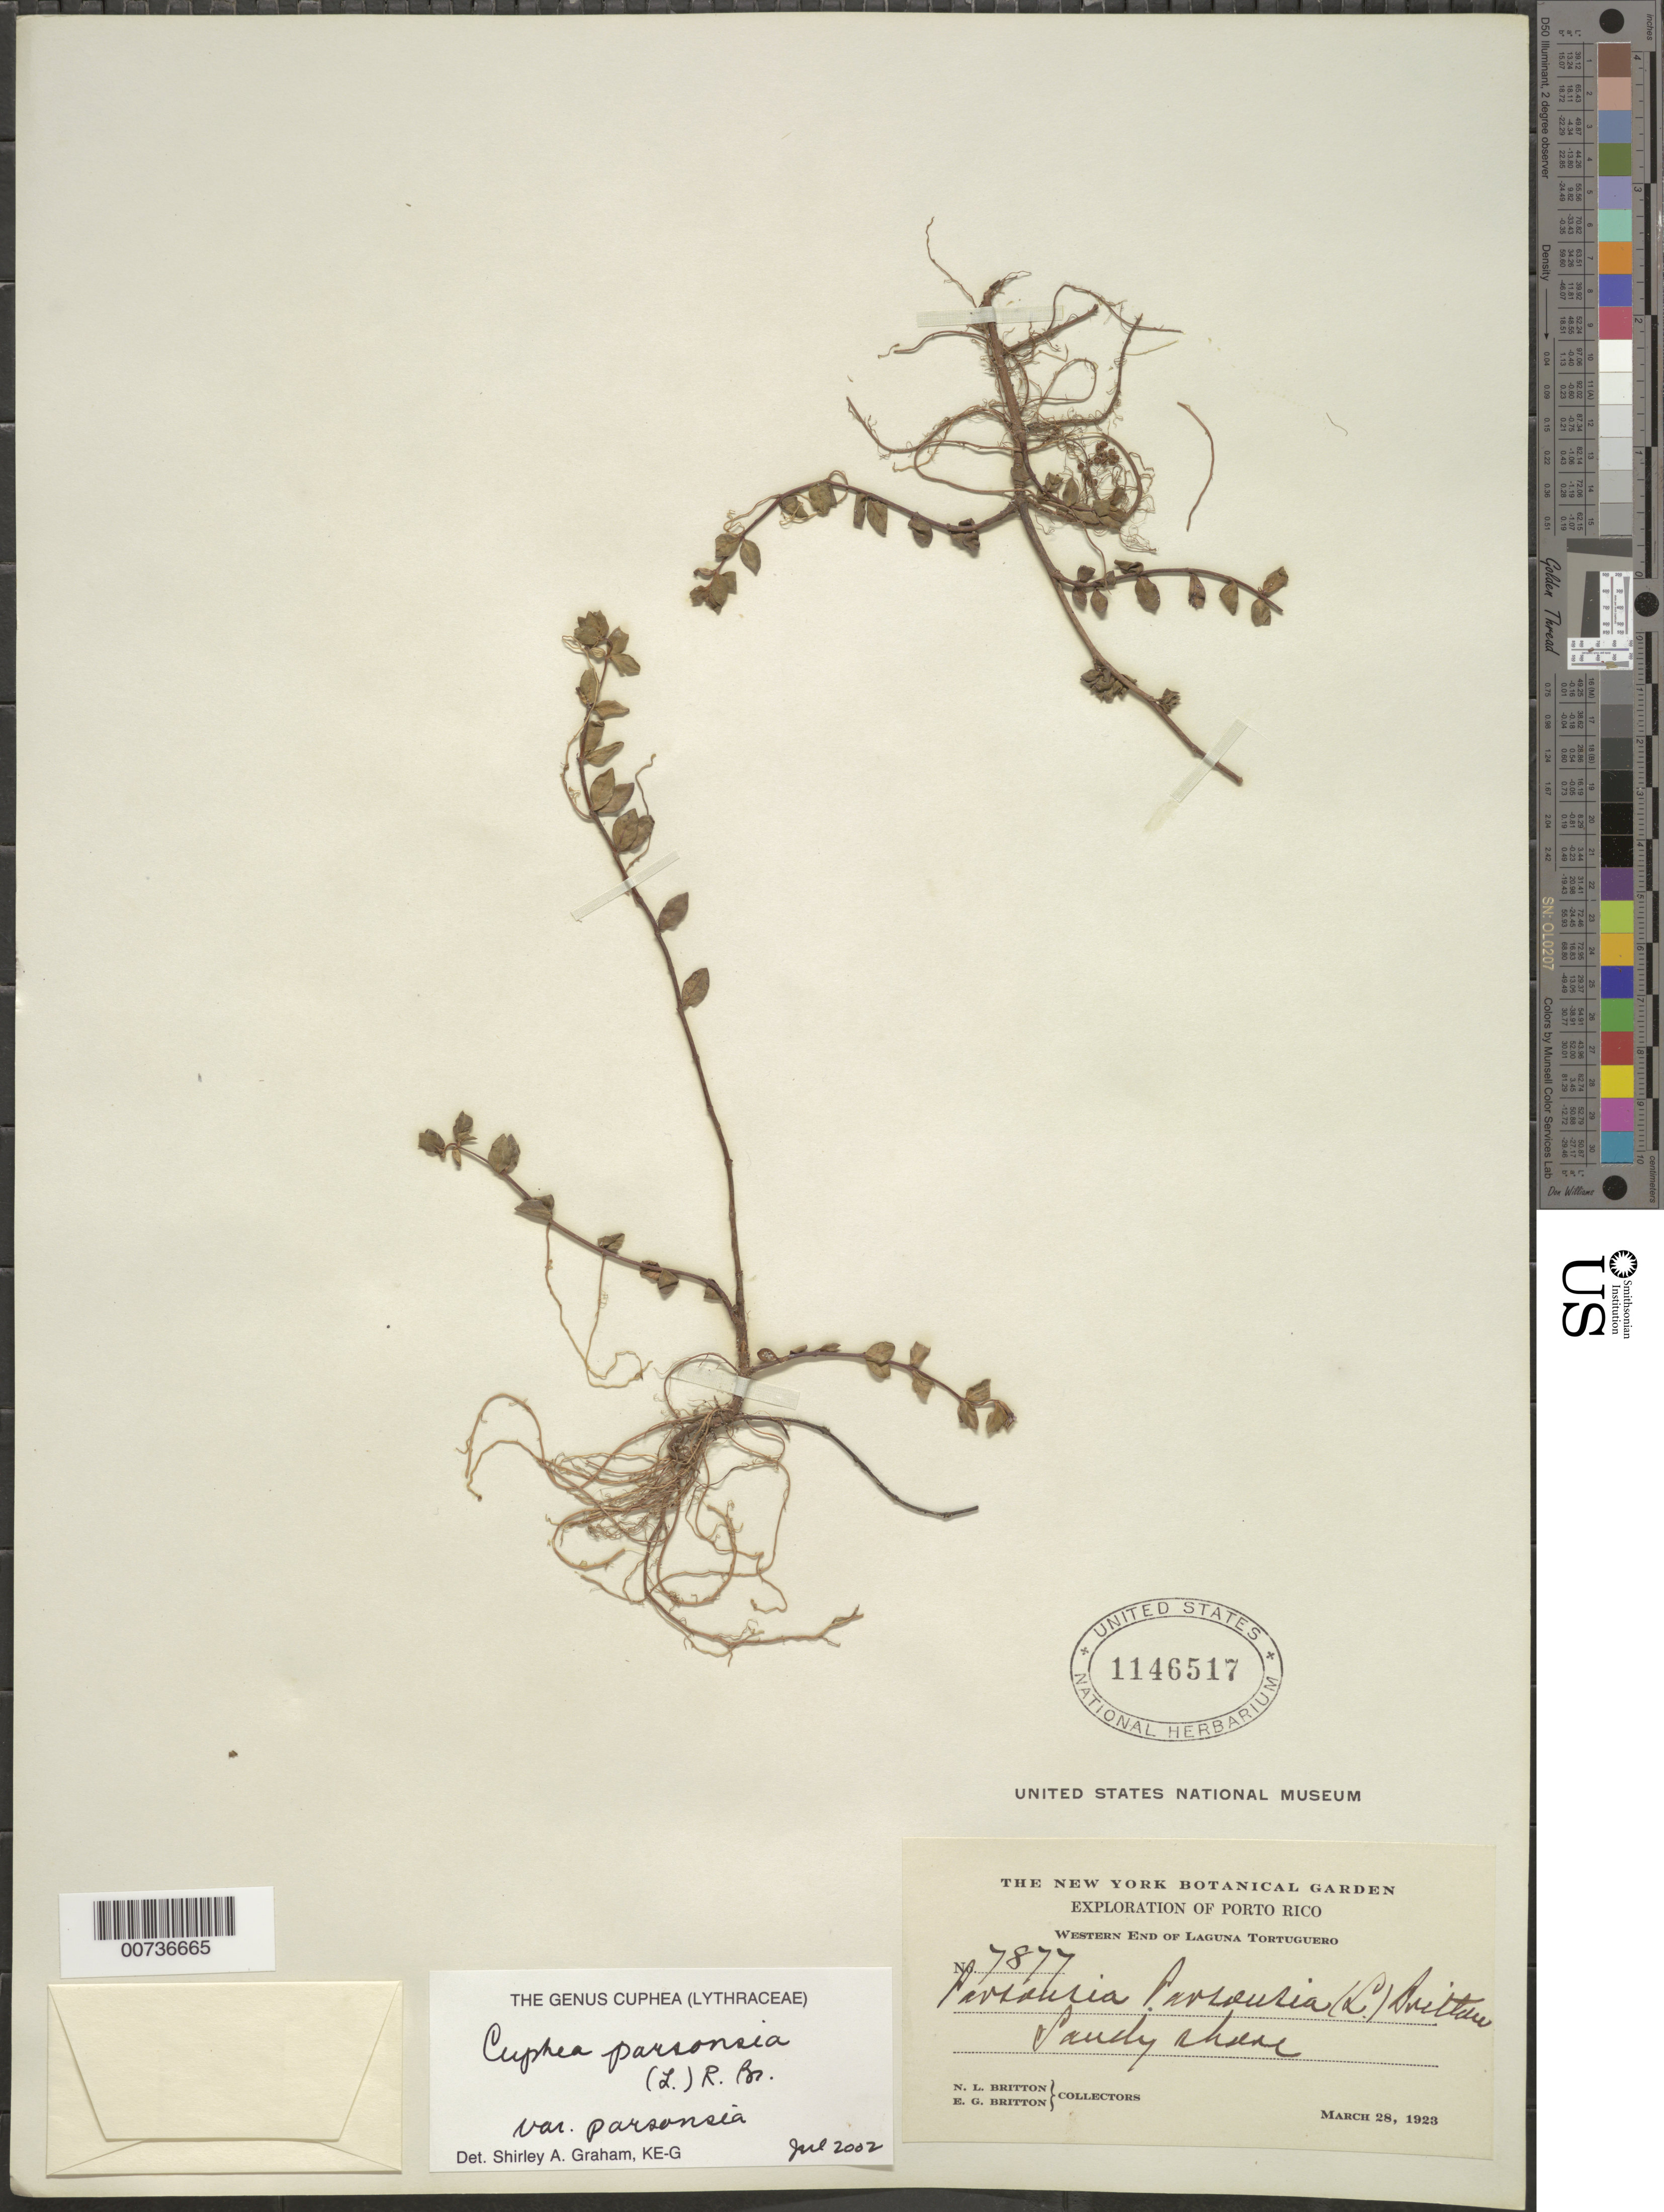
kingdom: Plantae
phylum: Tracheophyta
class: Magnoliopsida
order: Myrtales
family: Lythraceae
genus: Cuphea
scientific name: Cuphea parsonsia var. parsonsia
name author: (L.) R. Br. ex Steud.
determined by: Graham, Shirley Ann Tousch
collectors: N. Britton & E. G. Britton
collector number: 7877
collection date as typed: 28 Mar 1923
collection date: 1923-03-28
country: Puerto Rico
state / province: Manatí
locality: Western end of Laguna Tortuguero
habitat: Sandy shore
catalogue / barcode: US 1146517